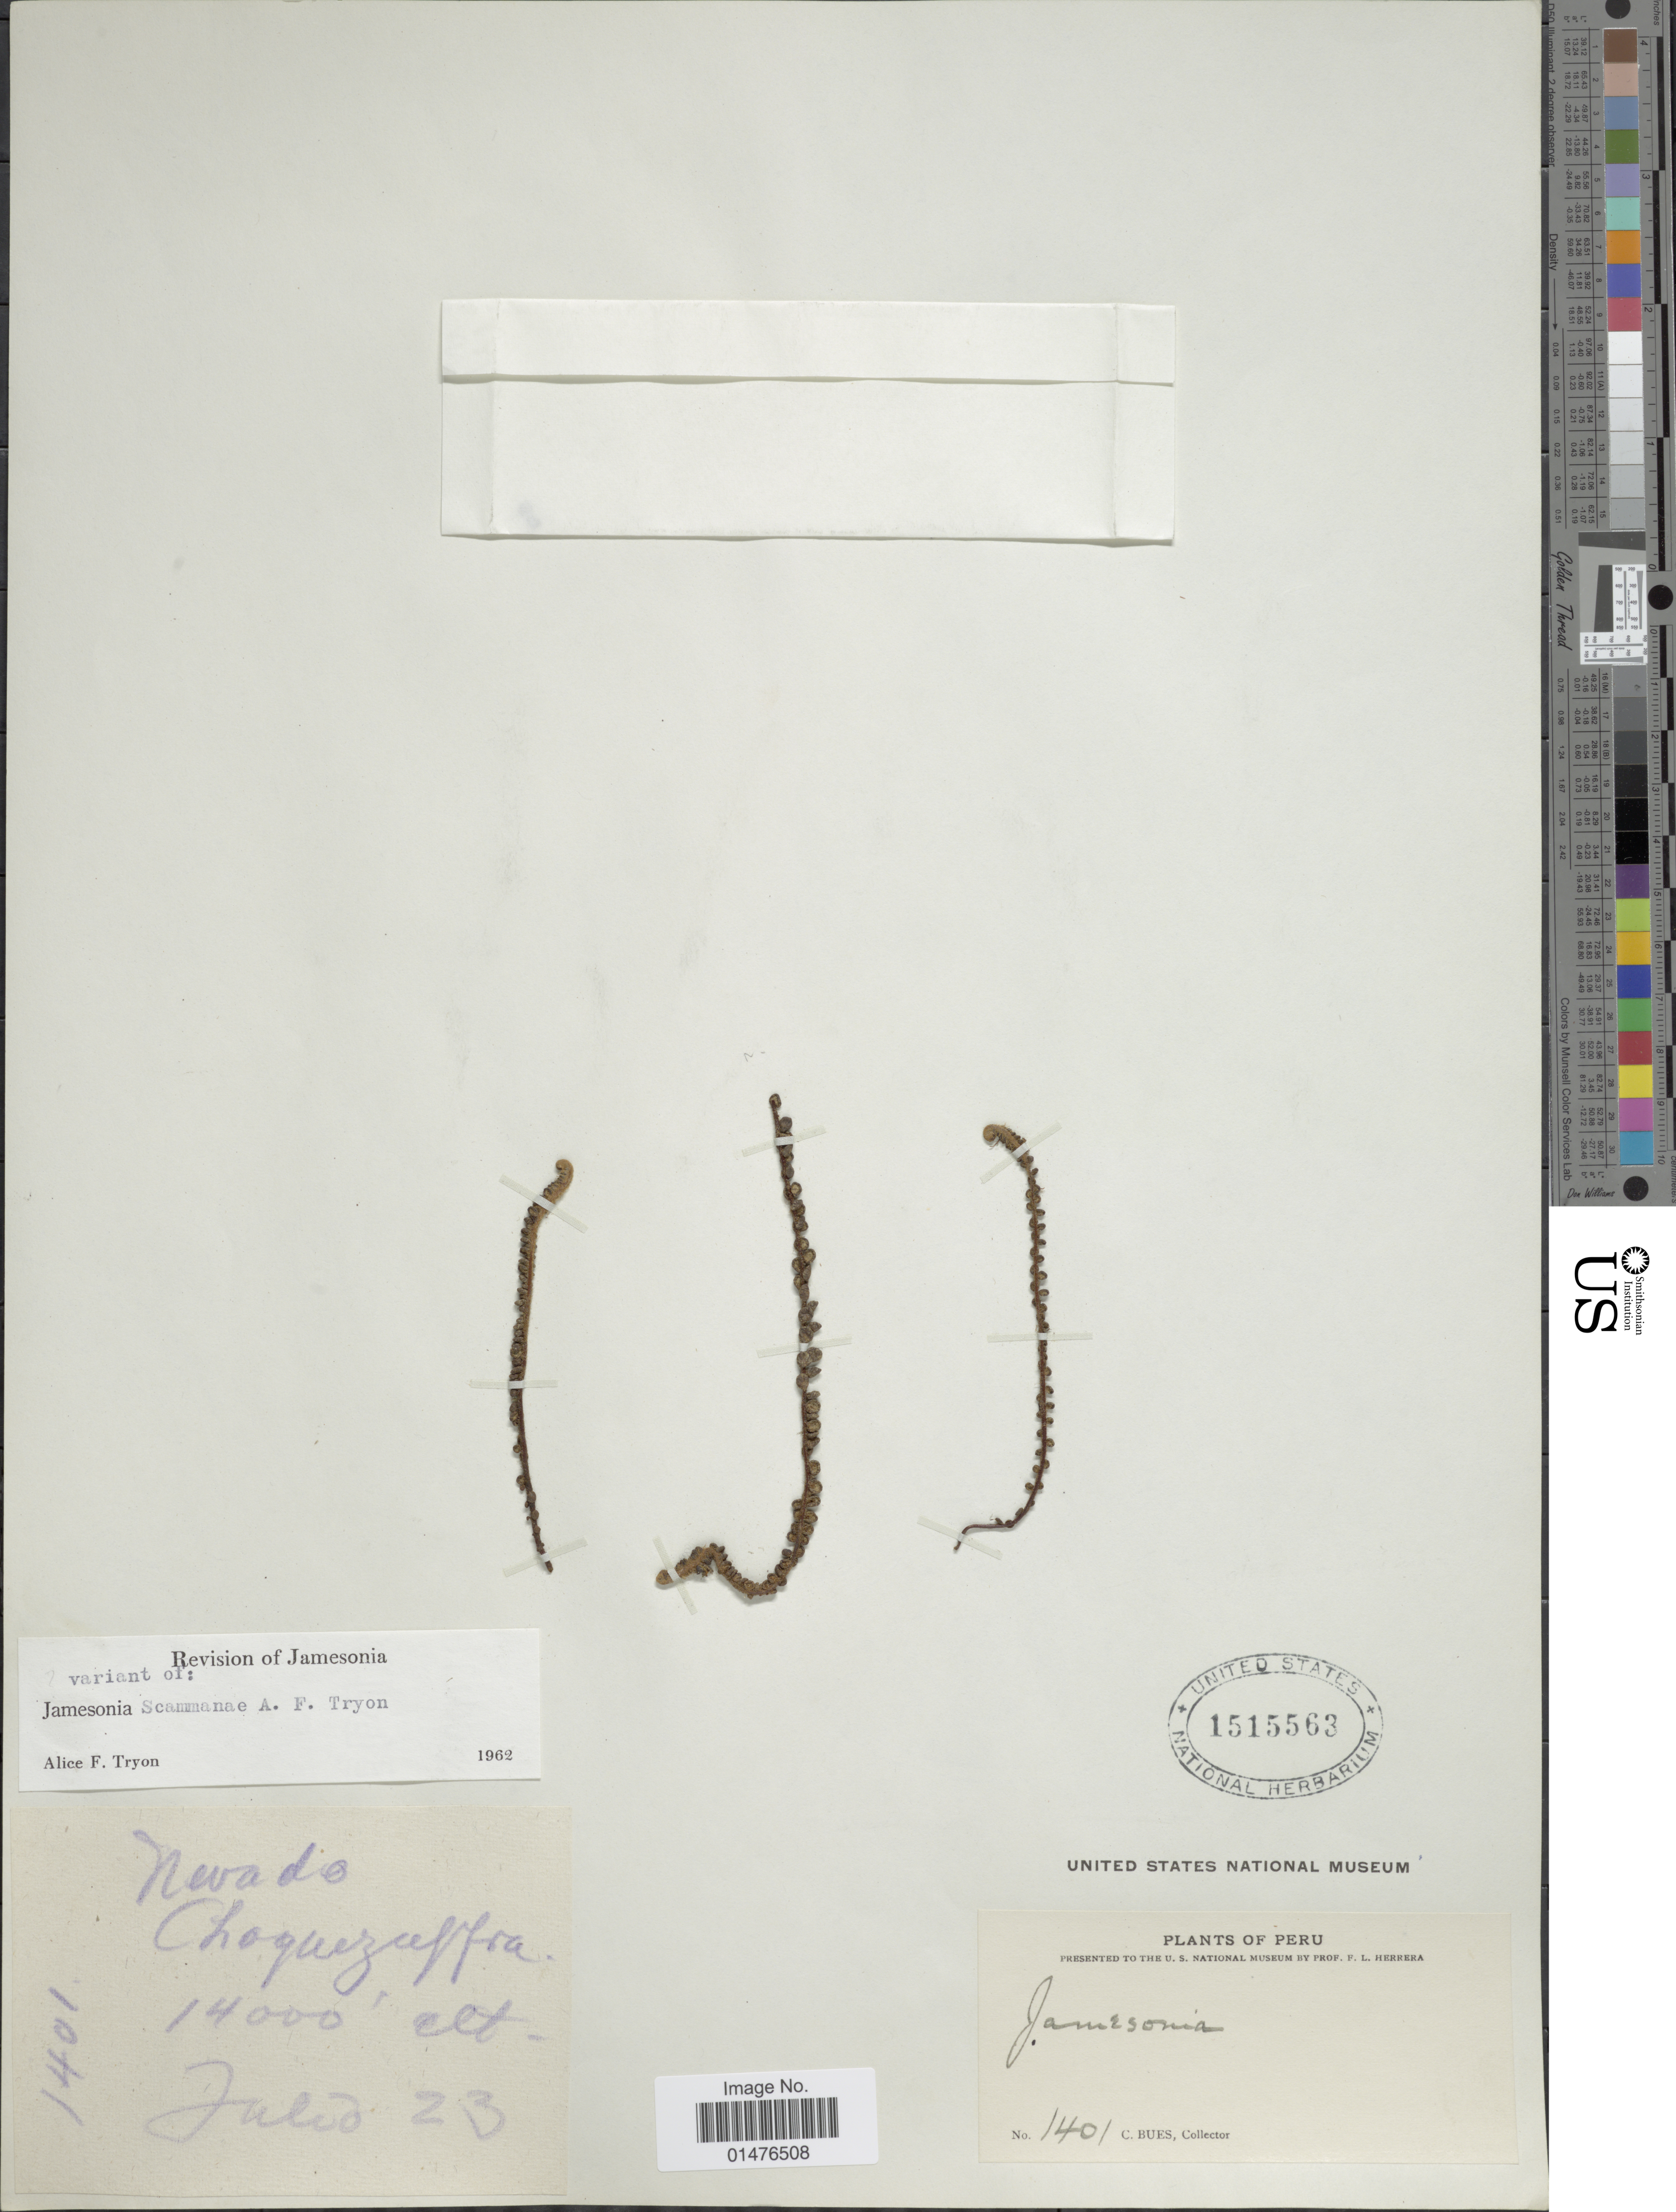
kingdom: Plantae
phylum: Tracheophyta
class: Polypodiopsida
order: Polypodiales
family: Pteridaceae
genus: Jamesonia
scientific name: Jamesonia scammanae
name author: A.F. Tryon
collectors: C. Bues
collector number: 1401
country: Peru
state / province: Cusco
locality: Nevado Choquezafra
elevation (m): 4267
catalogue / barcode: US 1515563